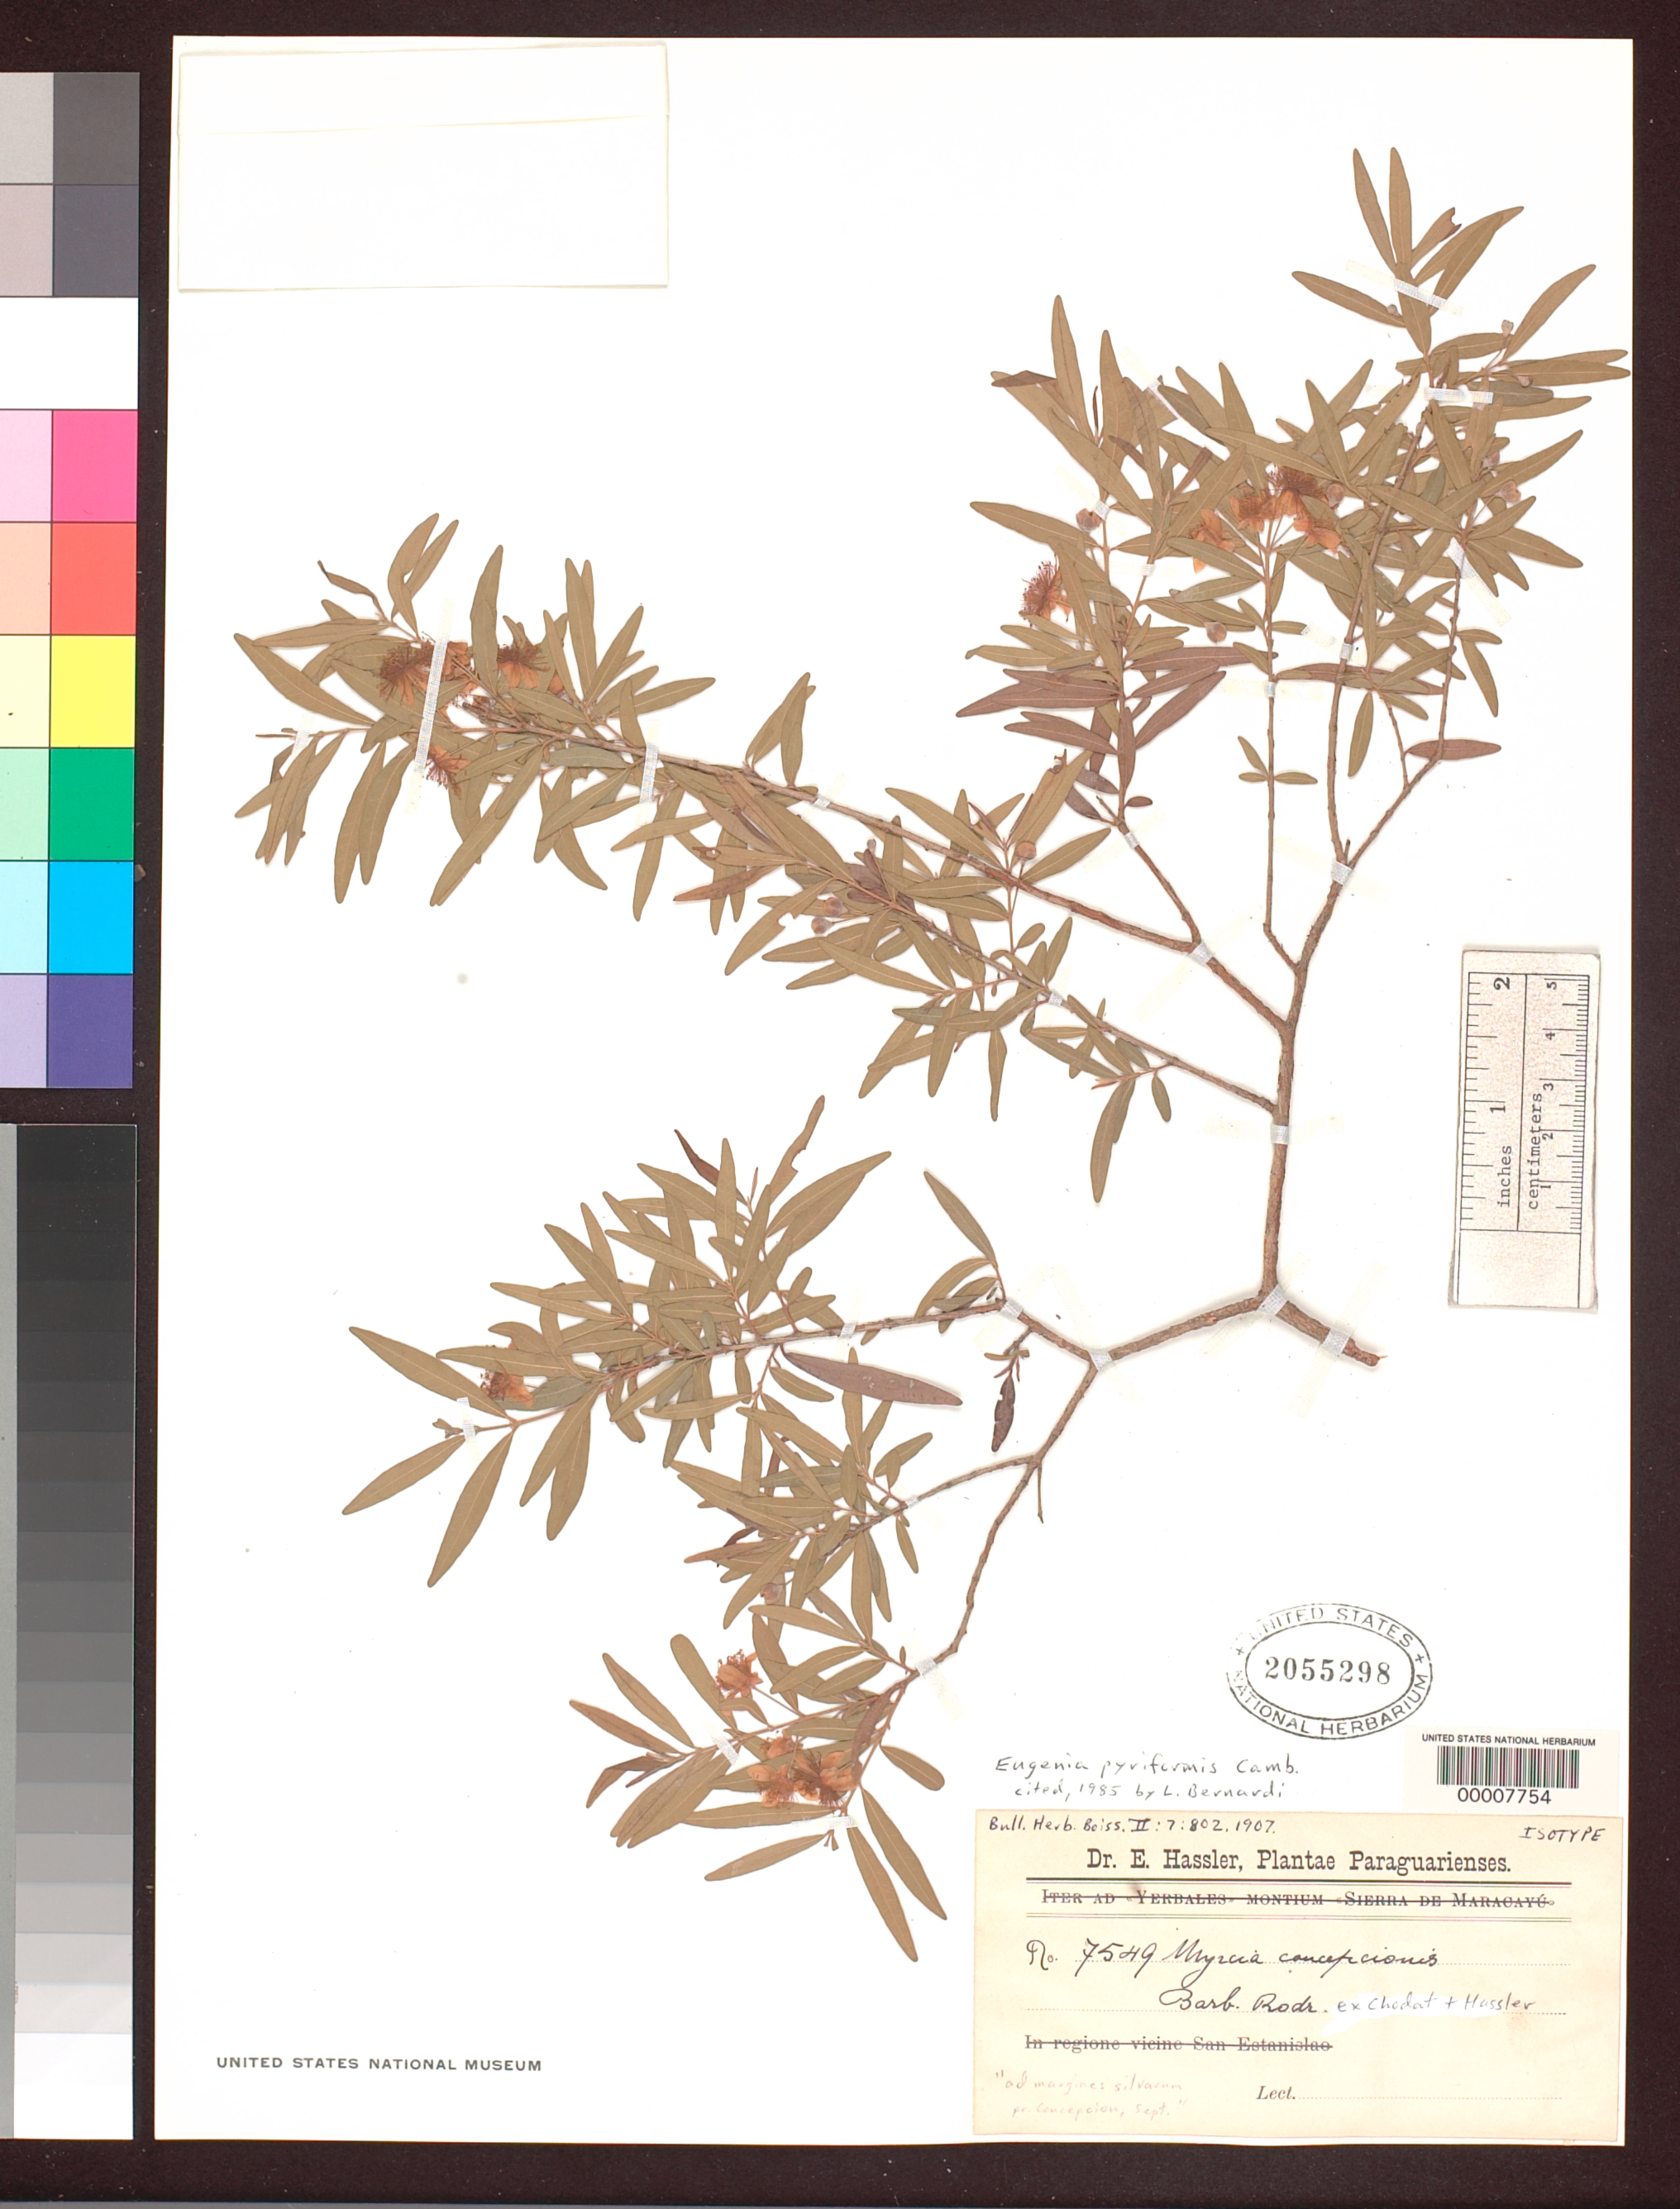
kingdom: Plantae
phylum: Tracheophyta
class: Magnoliopsida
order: Myrtales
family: Myrtaceae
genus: Myrcia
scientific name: Myrcia concepcionis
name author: Barb. Rodr. ex Chodat & Hassl.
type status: Isotype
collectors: E. Hassler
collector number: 7549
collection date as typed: Sep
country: Paraguay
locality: "Admargines Silvarum, pr. Concepcion.".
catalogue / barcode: US 2055298